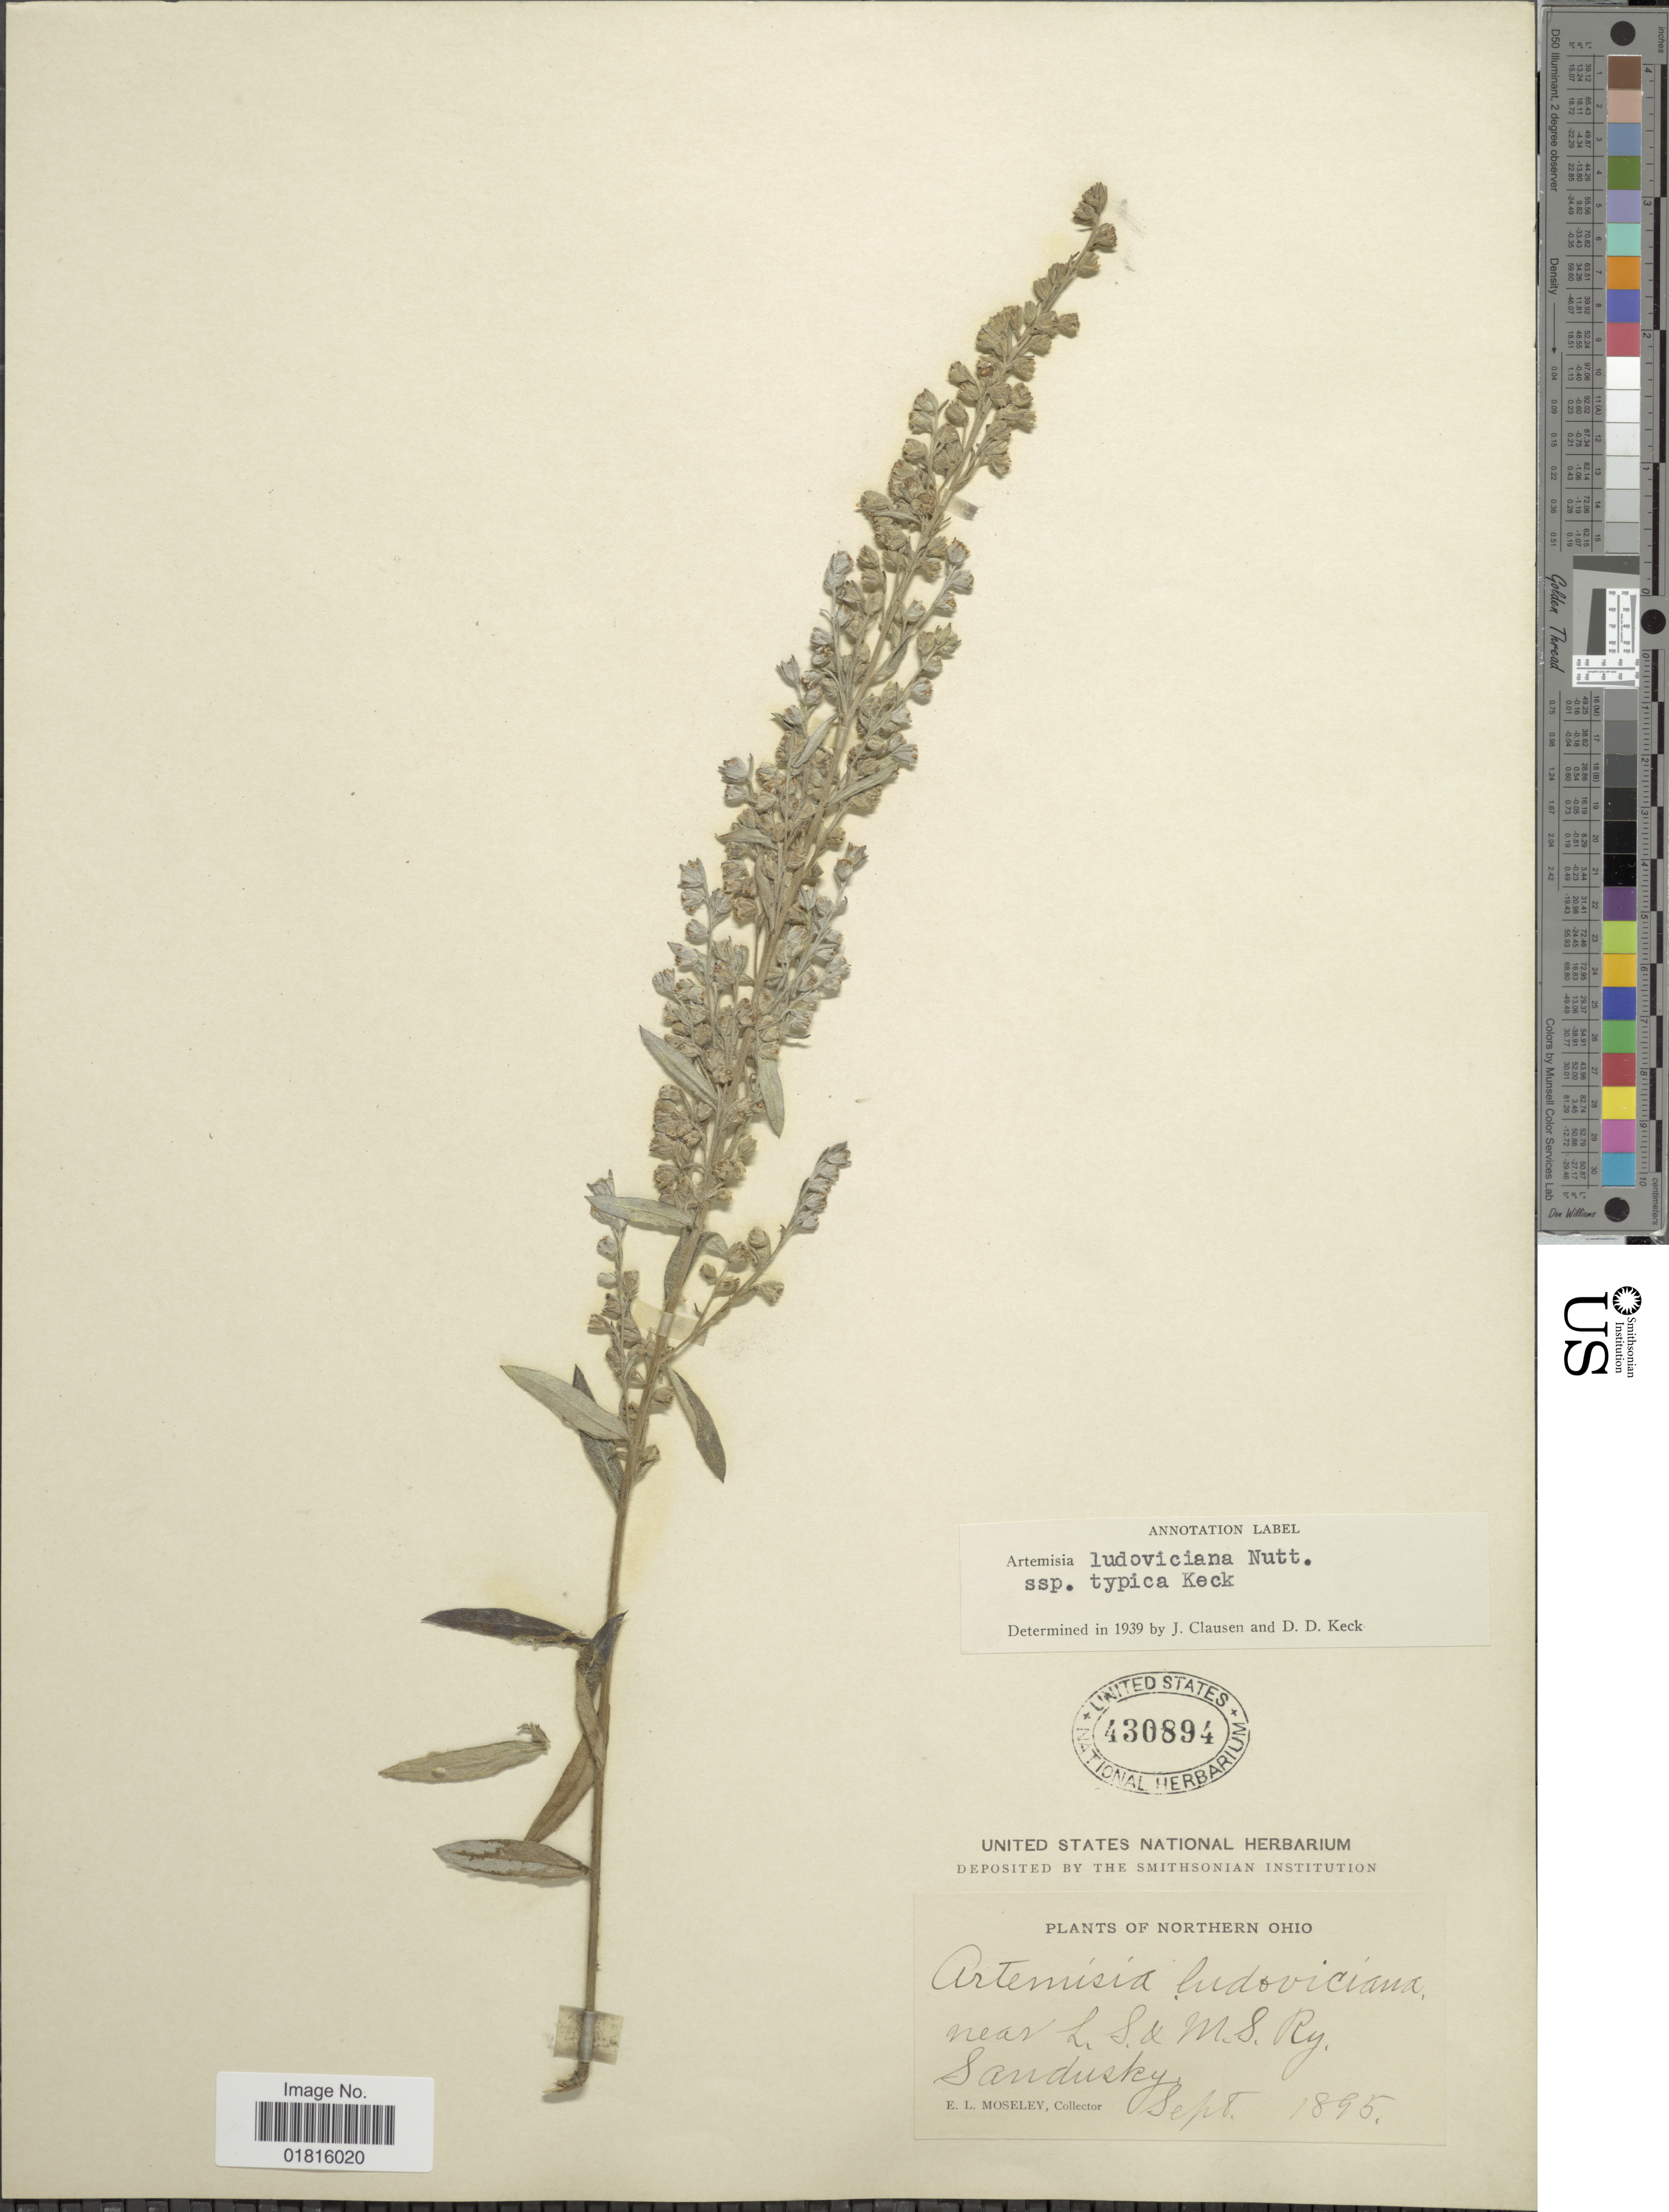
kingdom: Plantae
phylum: Tracheophyta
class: Magnoliopsida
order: Asterales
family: Asteraceae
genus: Artemisia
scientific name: Artemisia ludoviciana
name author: Nutt.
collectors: E. Moseley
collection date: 1895-09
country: United States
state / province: Ohio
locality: Northern Ohio, near L.S. & M.S. Ry., Sandusky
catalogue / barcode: US 430894